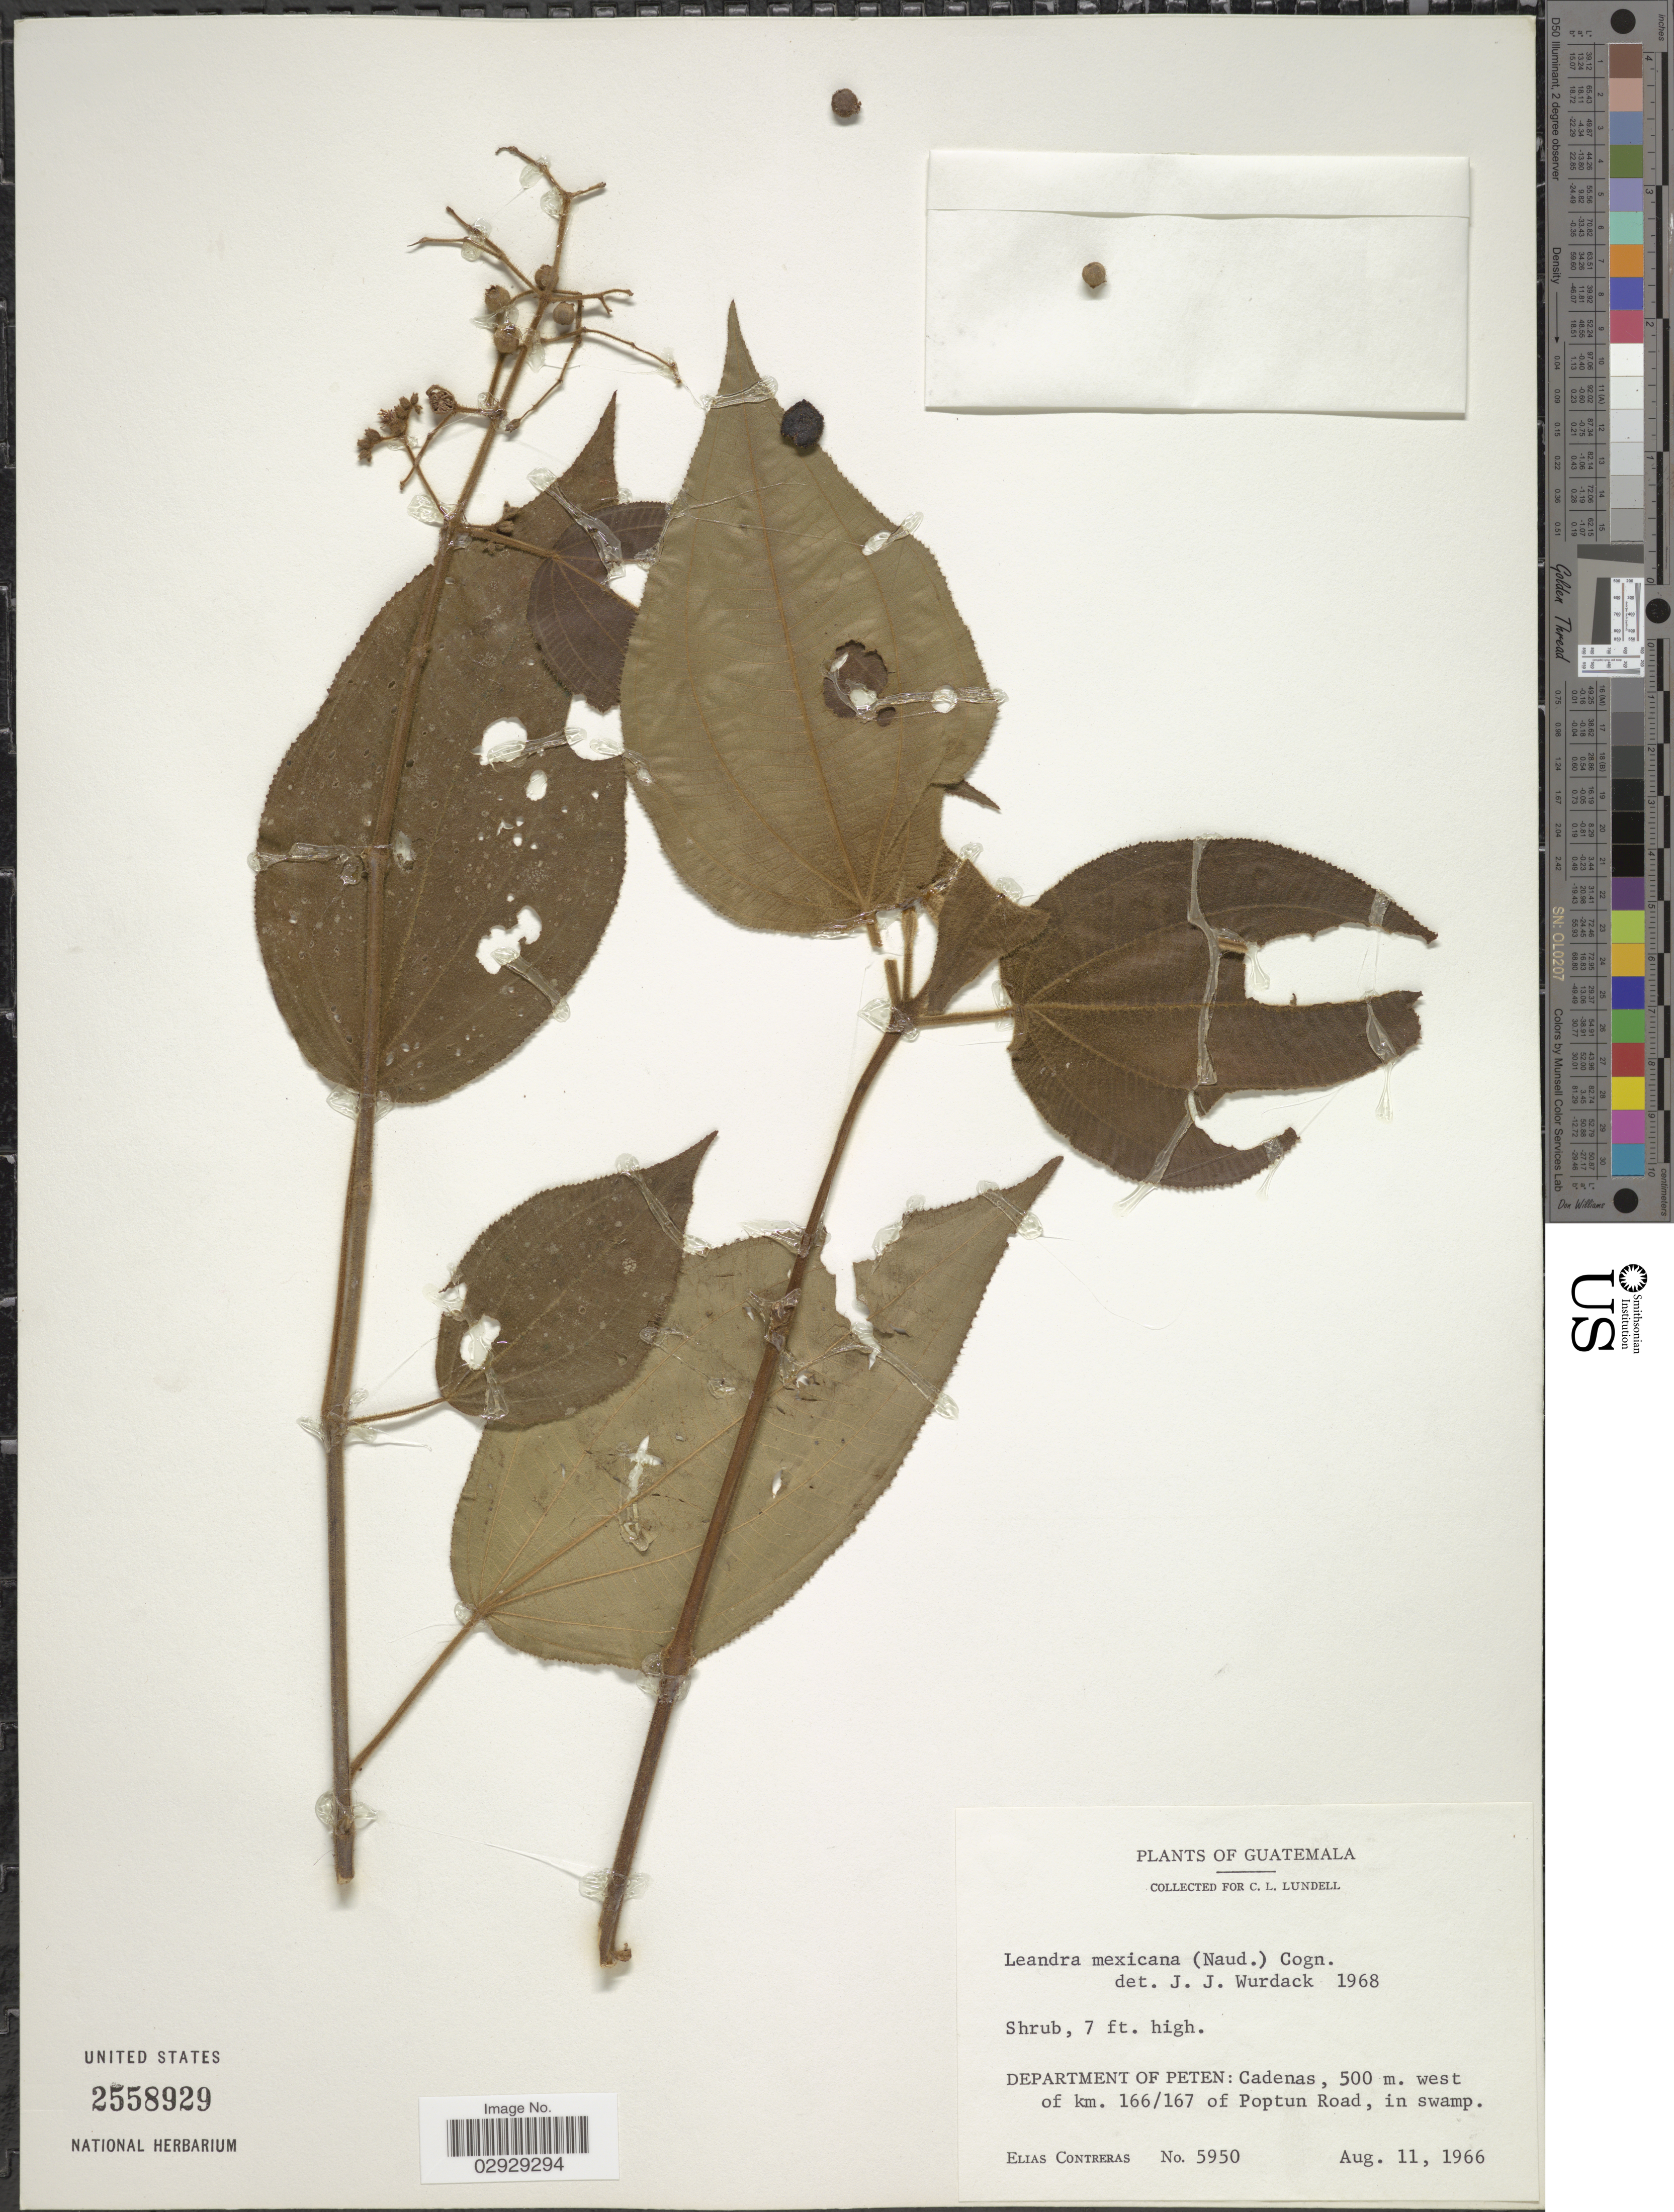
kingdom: Plantae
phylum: Tracheophyta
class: Magnoliopsida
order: Myrtales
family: Melastomataceae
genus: Leandra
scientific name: Leandra mexicana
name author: (Naudin) Cogn.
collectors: E. Contreras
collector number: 5950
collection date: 1966-08-11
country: Guatemala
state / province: El Petén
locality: Department of Peten: Cadenas, 500 m. west of km. 166/167 of Poptun Road.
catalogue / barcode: US 2558929